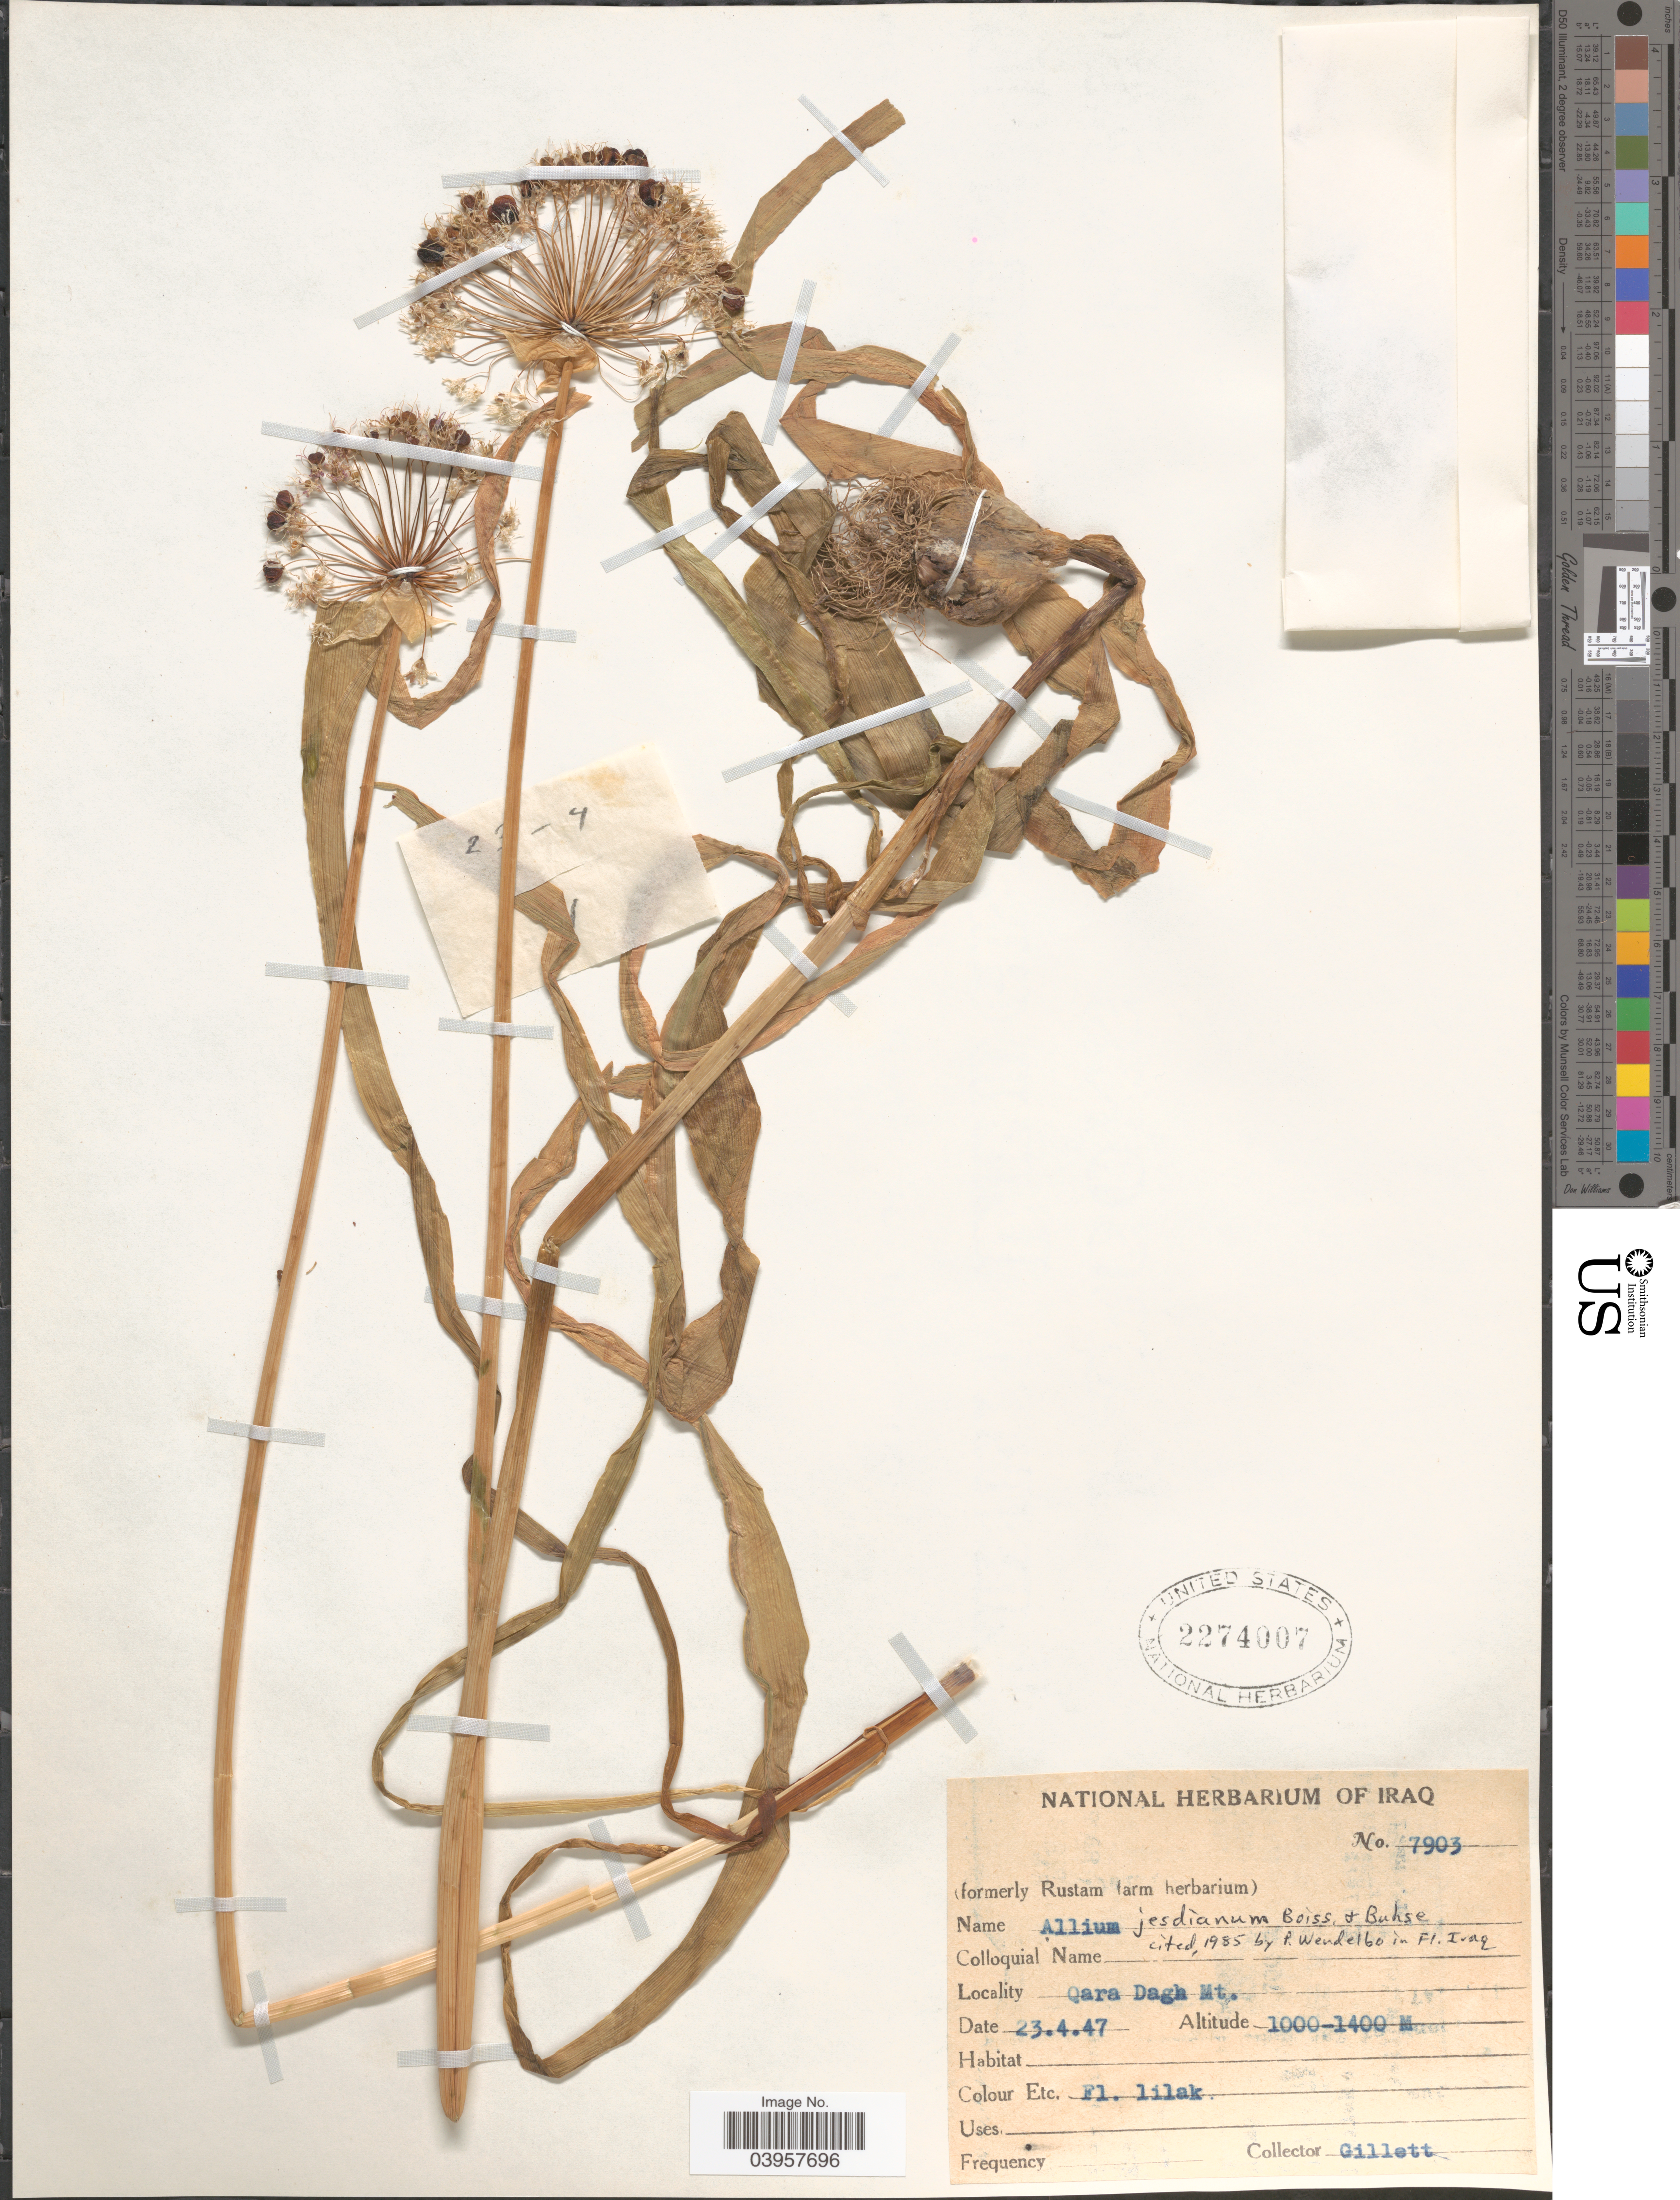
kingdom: Plantae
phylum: Tracheophyta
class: Liliopsida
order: Asparagales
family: Amaryllidaceae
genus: Allium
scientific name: Allium jesdianum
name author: Boiss. & Buhse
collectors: Gillett, --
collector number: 7903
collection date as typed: Transcribed d/m/y: 23/4/47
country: Iraq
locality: Qara Dagh Mt.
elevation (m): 1000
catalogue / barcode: US 2274007